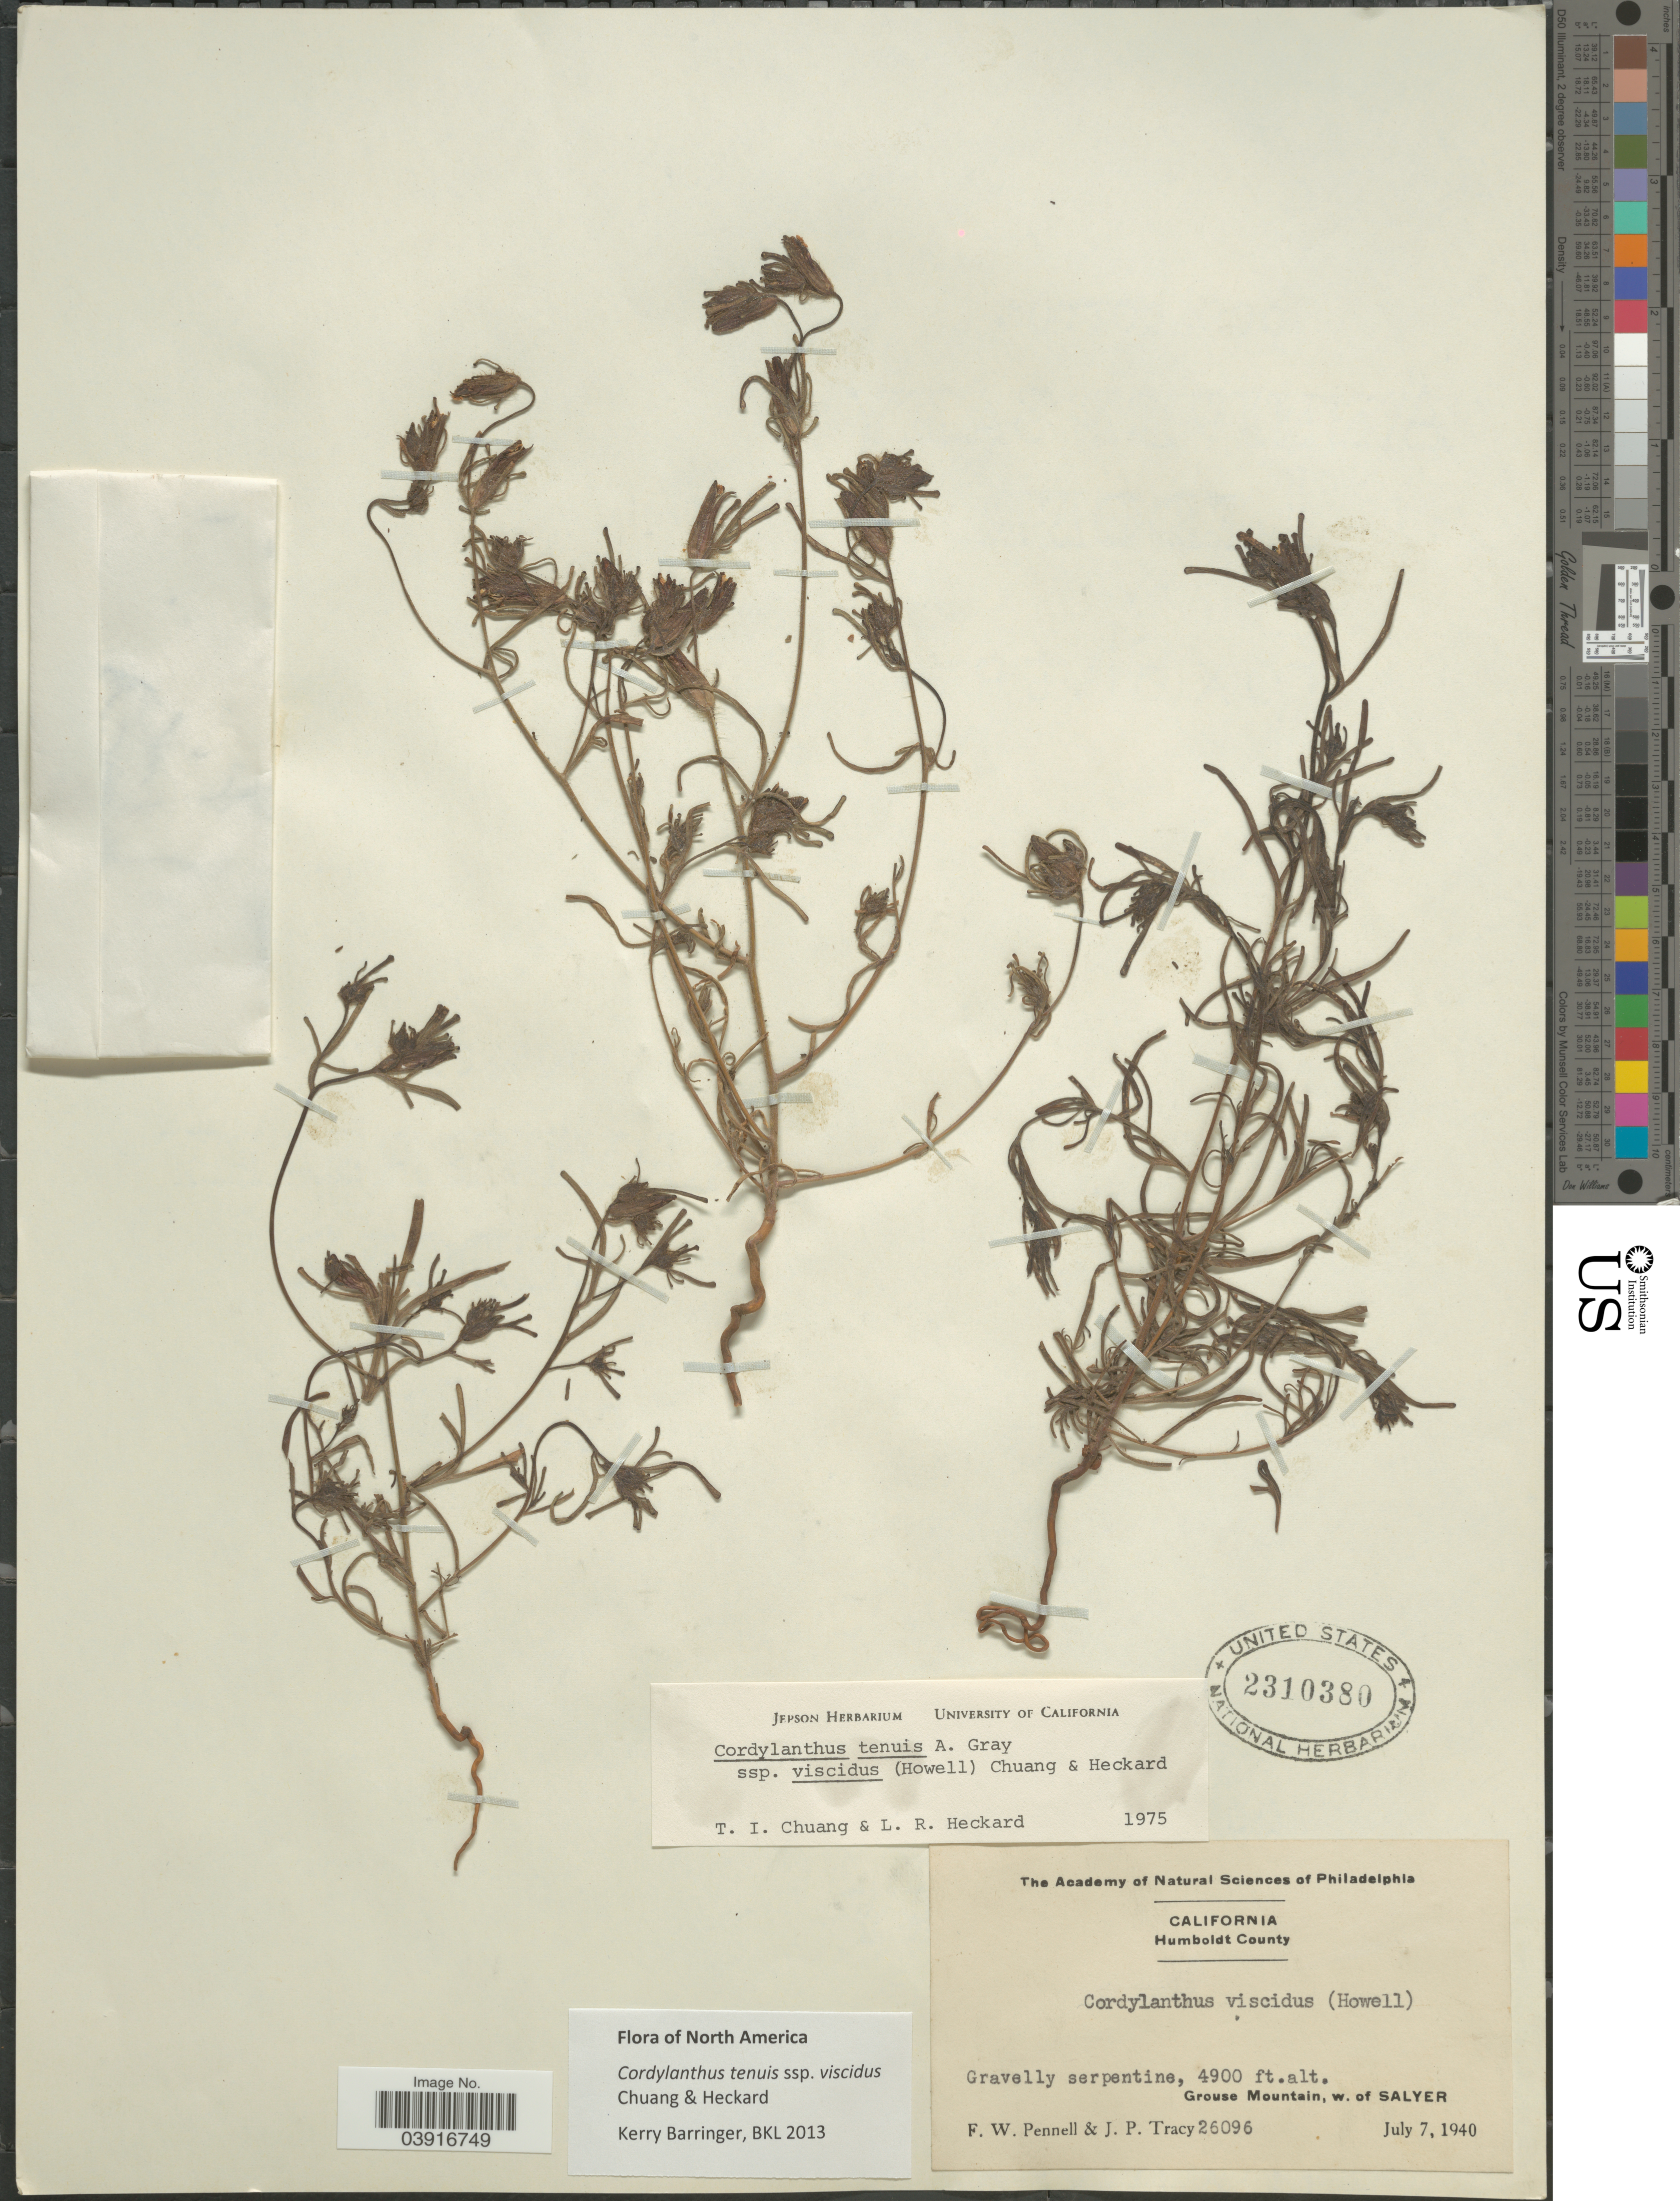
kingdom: Plantae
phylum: Tracheophyta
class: Magnoliopsida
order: Lamiales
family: Orobanchaceae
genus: Cordylanthus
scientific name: Cordylanthus tenuis subsp. viscidus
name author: (Howell) T.I. Chuang & Heckard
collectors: F. W. Pennell & J. Tracy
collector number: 26096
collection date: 1940-07-07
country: United States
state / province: California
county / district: Humboldt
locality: Humboldt County. Gravelly serpentine, Grouse Mountain, w. of Salyer.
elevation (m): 1494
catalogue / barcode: US 2310380